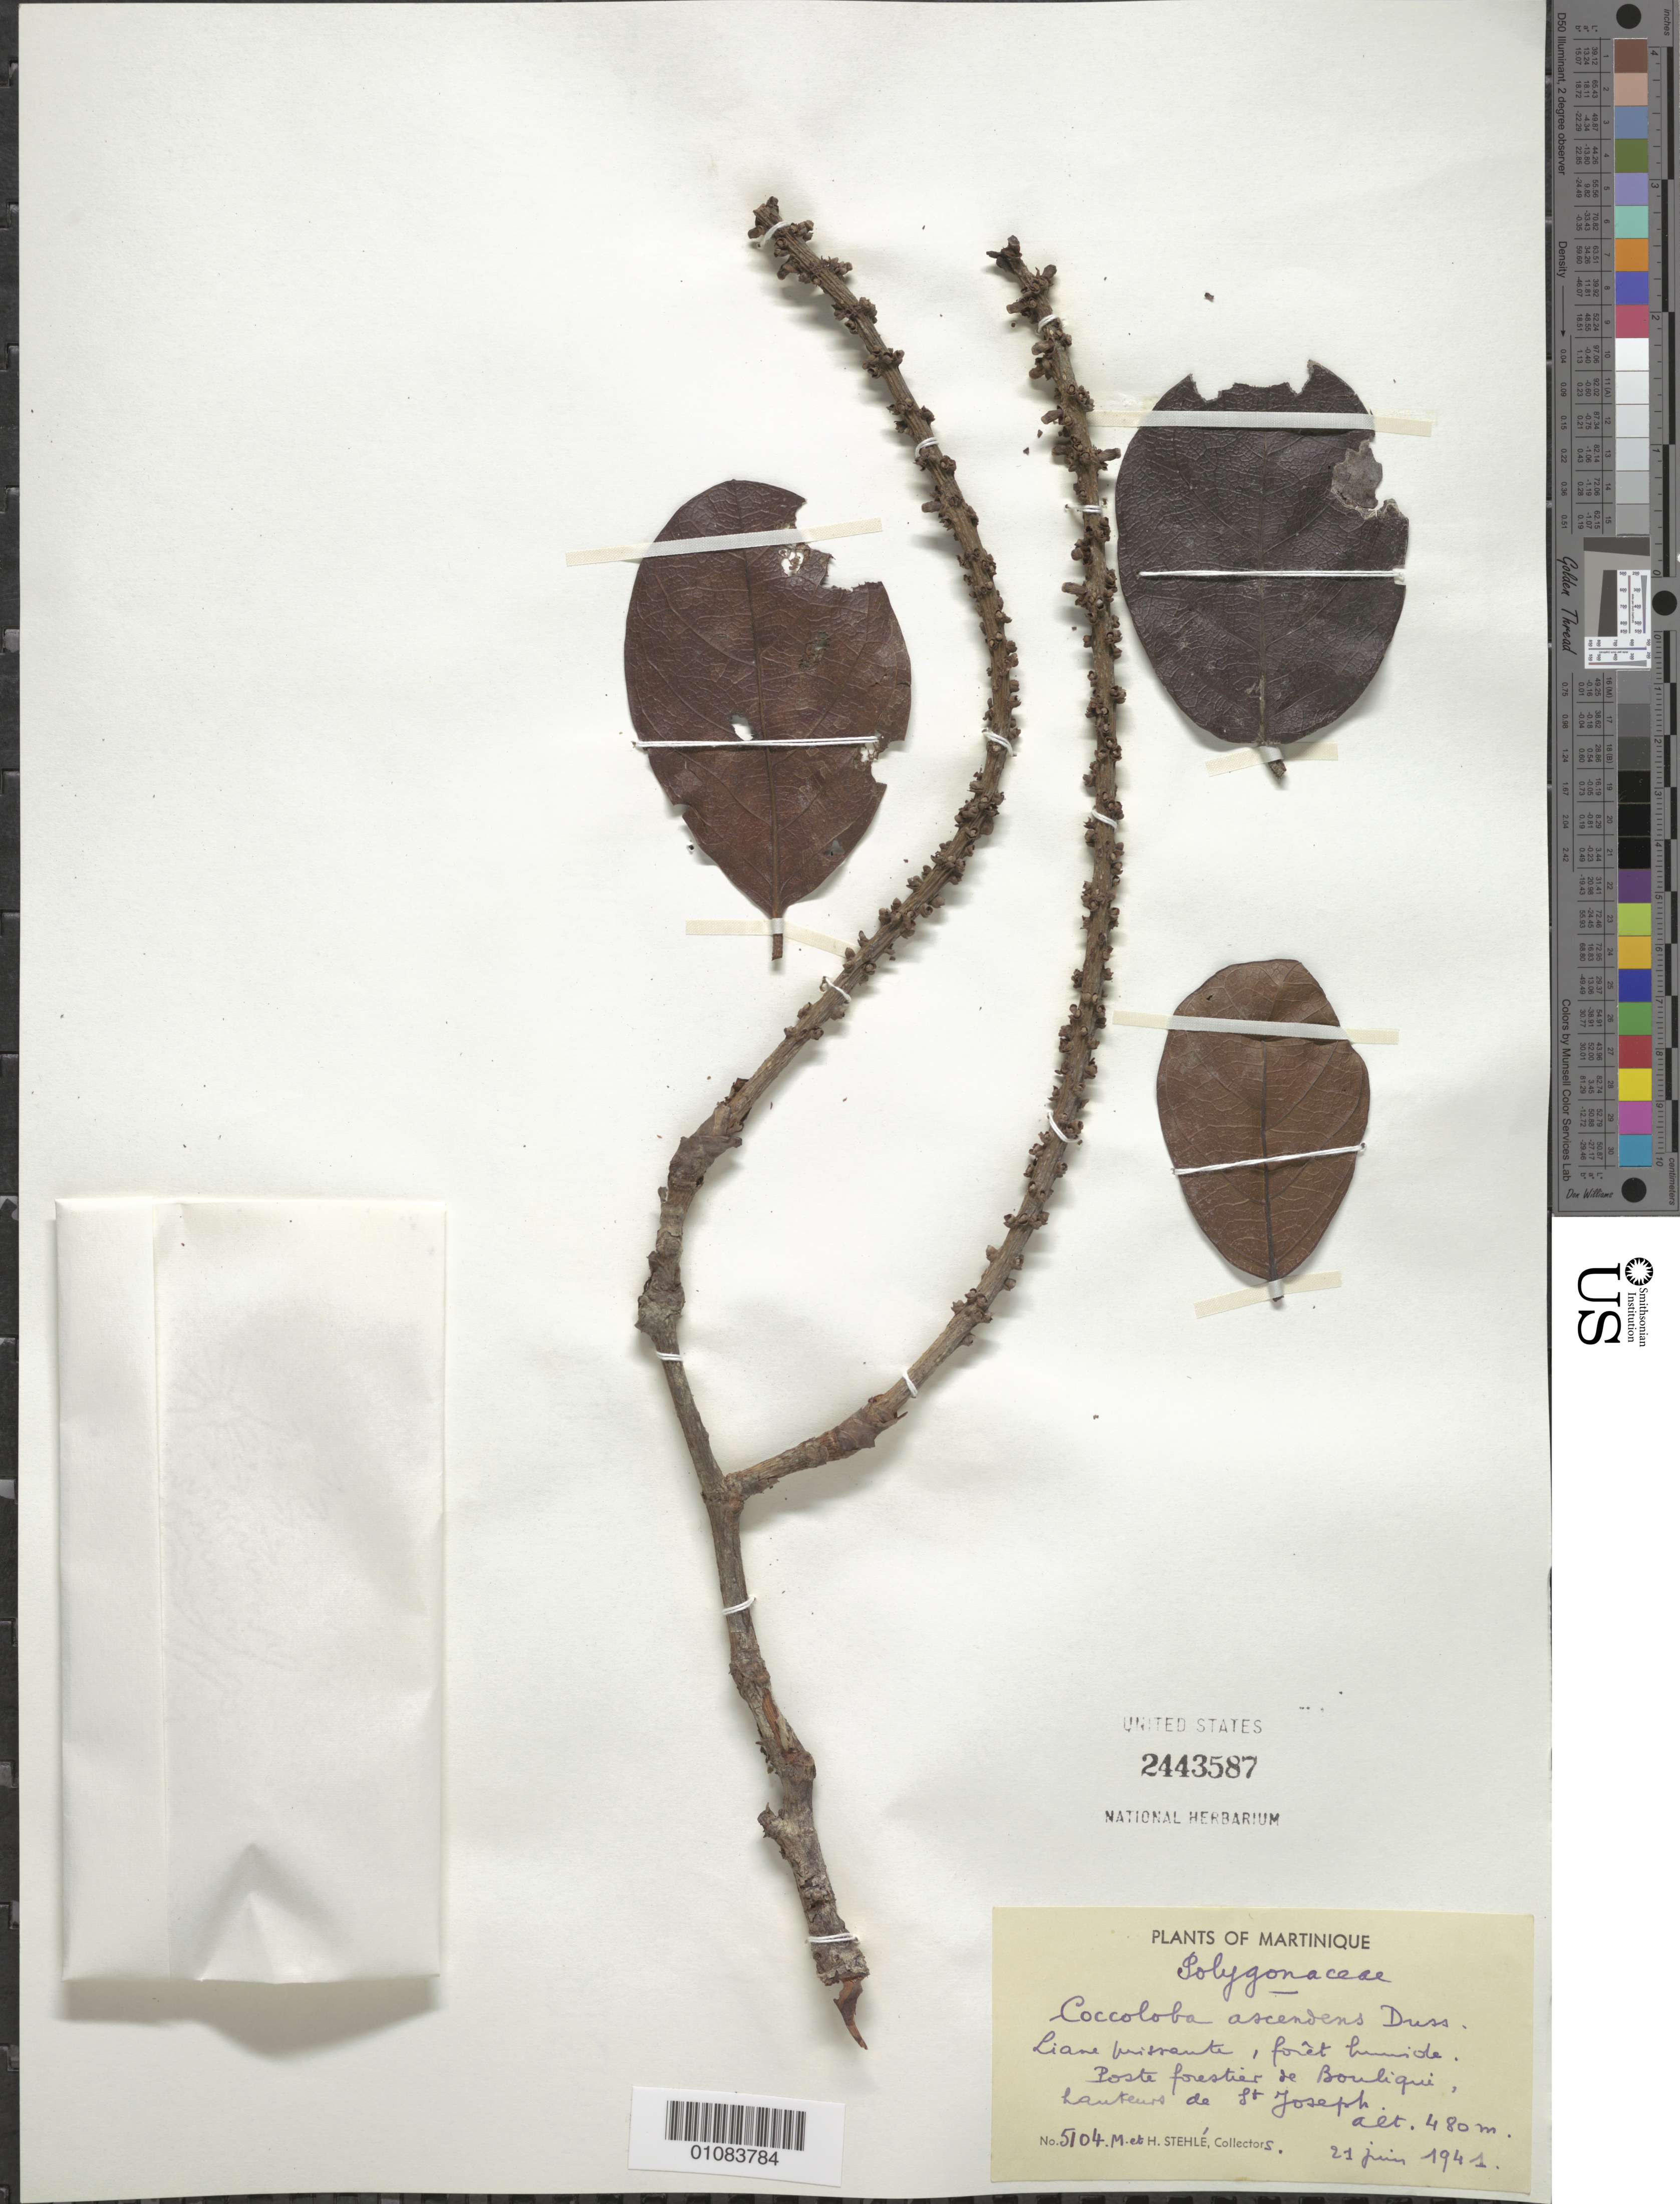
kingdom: Plantae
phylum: Tracheophyta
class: Magnoliopsida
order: Caryophyllales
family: Polygonaceae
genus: Coccoloba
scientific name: Coccoloba ascendens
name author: Duss ex Lindau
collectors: M. Stehlé & H. Stehlé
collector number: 5104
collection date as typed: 21 Jun 1941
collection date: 1941-06-21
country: Martinique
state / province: Fort-de-France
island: Martinique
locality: Poste forestier de Boulique, hauteurs de St. Joseph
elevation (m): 480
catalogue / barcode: US 2443587